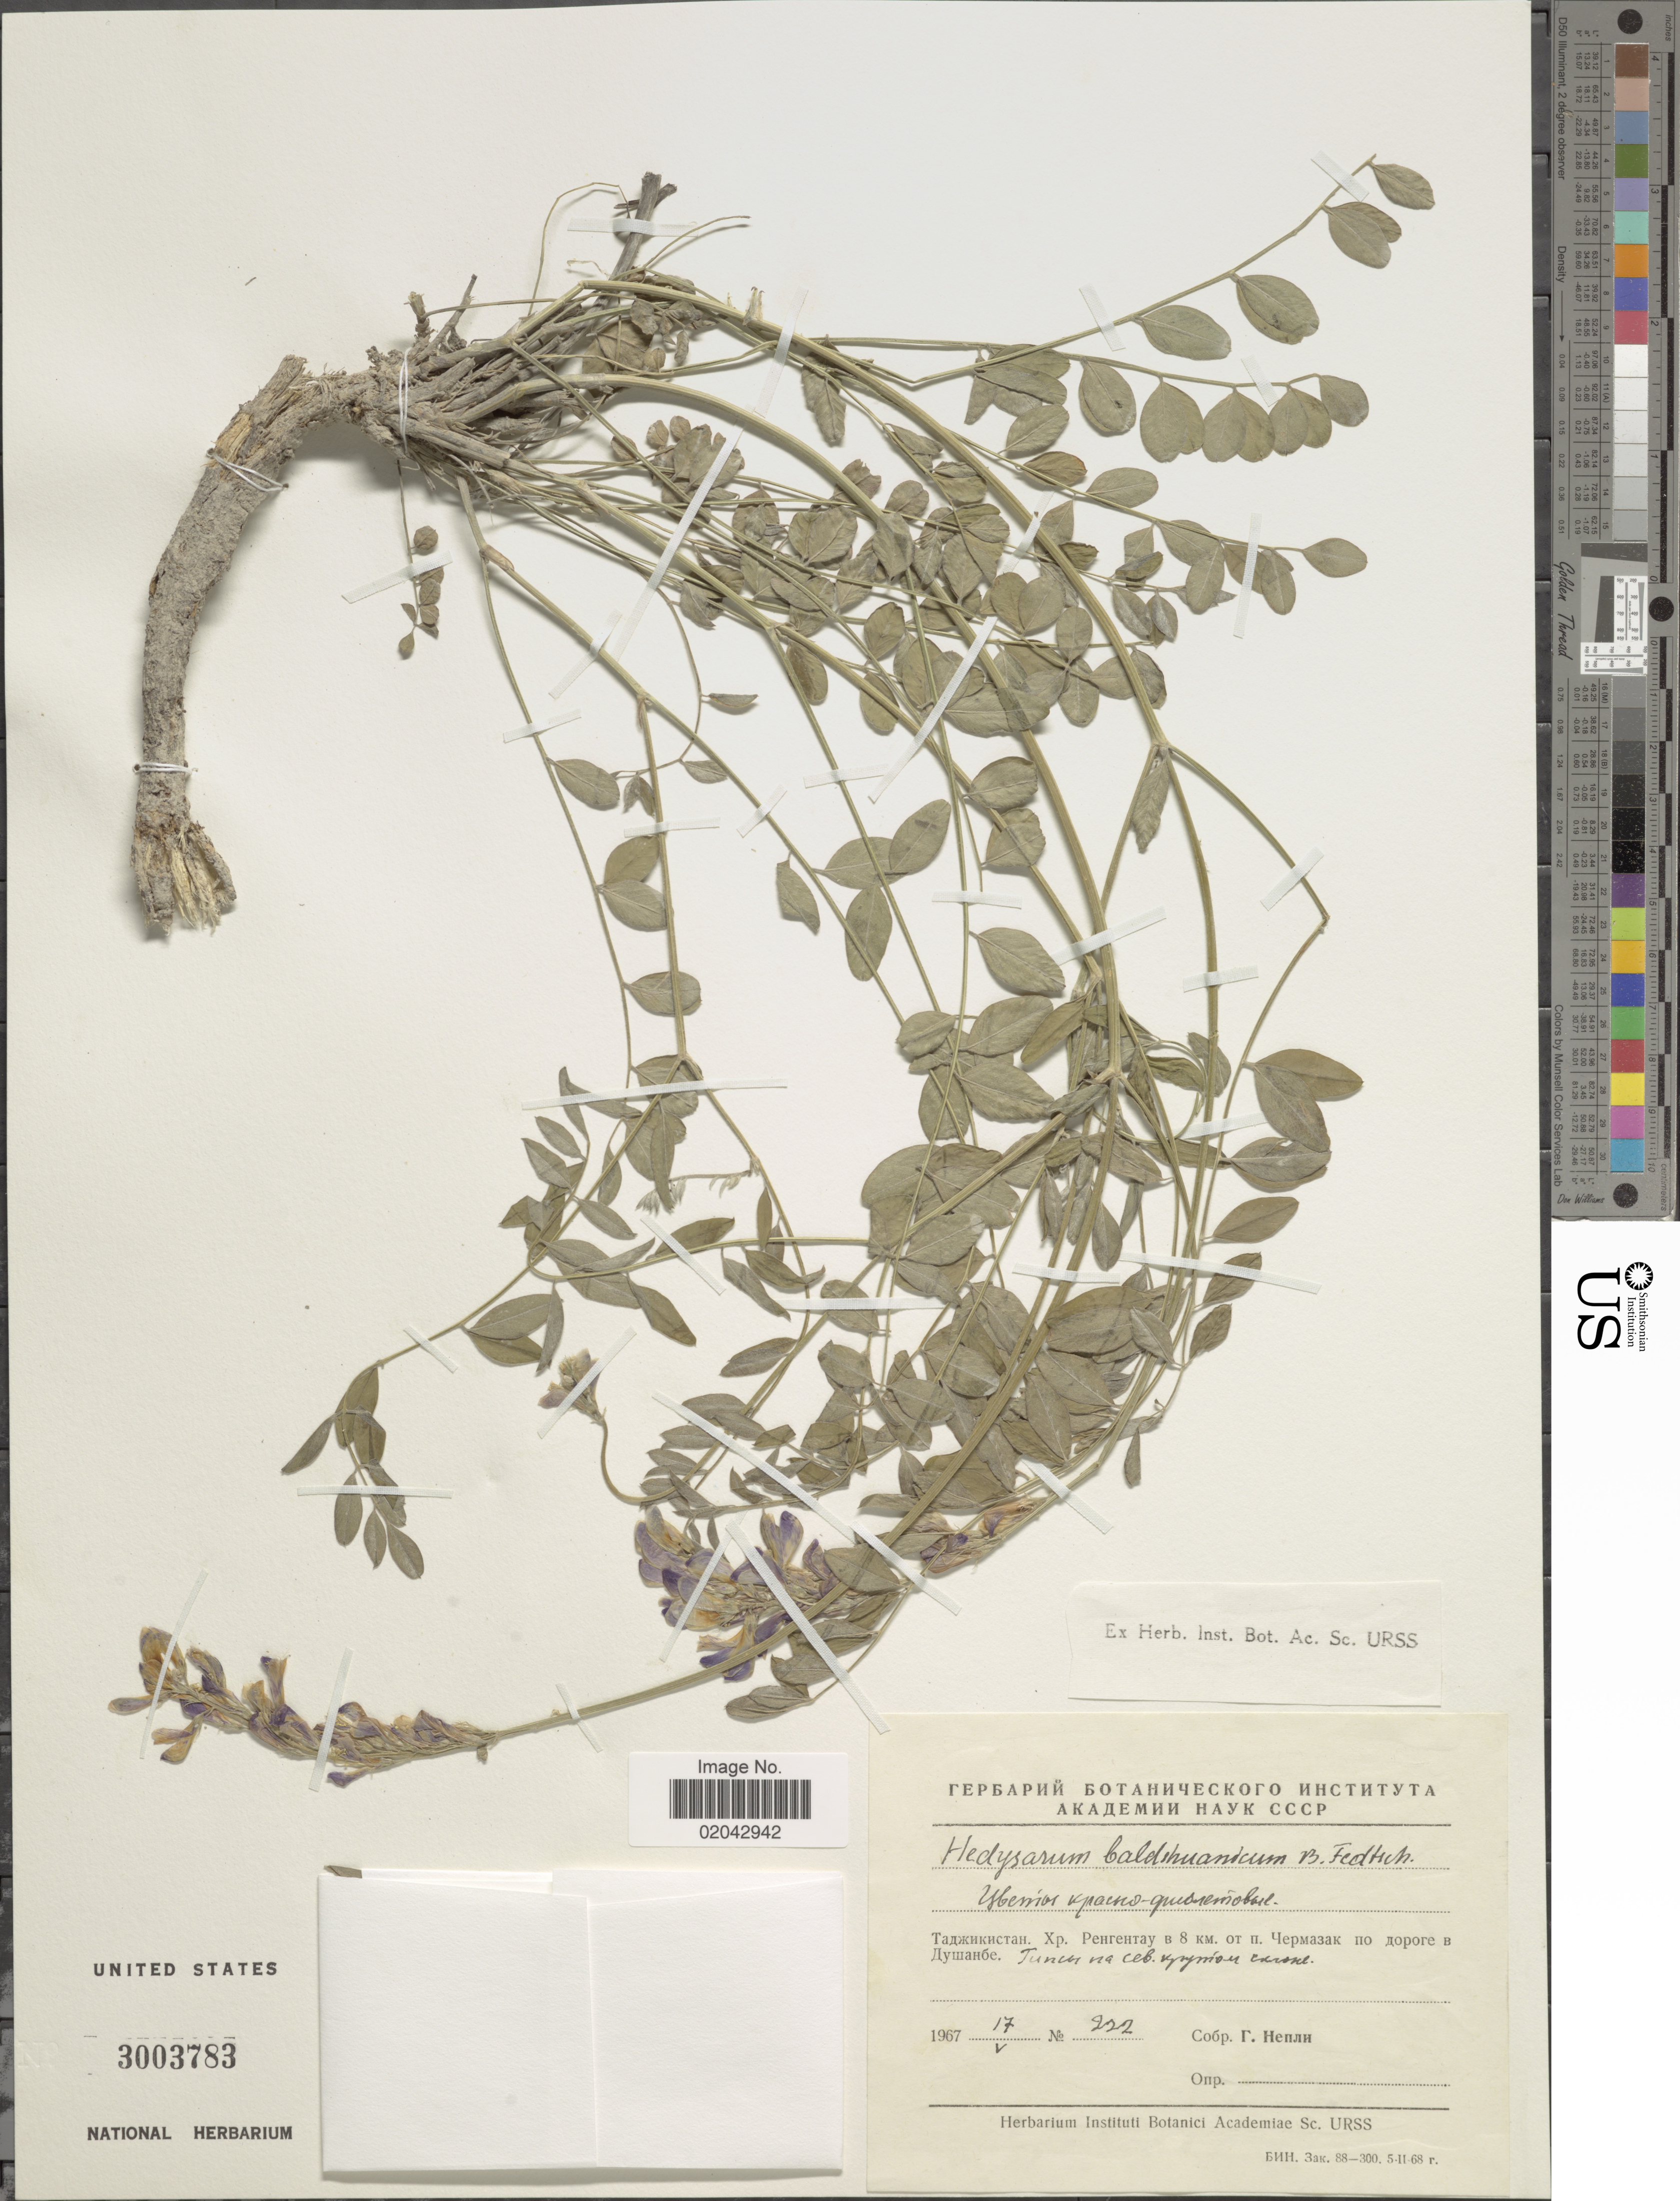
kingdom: Plantae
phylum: Tracheophyta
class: Magnoliopsida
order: Fabales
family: Fabaceae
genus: Hedysarum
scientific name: Hedysarum baldshuanicum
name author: B. Fedtsch.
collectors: G. Nepli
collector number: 222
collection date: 1967-05-17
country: Tajikistan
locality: On roud to Dushanbe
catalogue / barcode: US 3003783